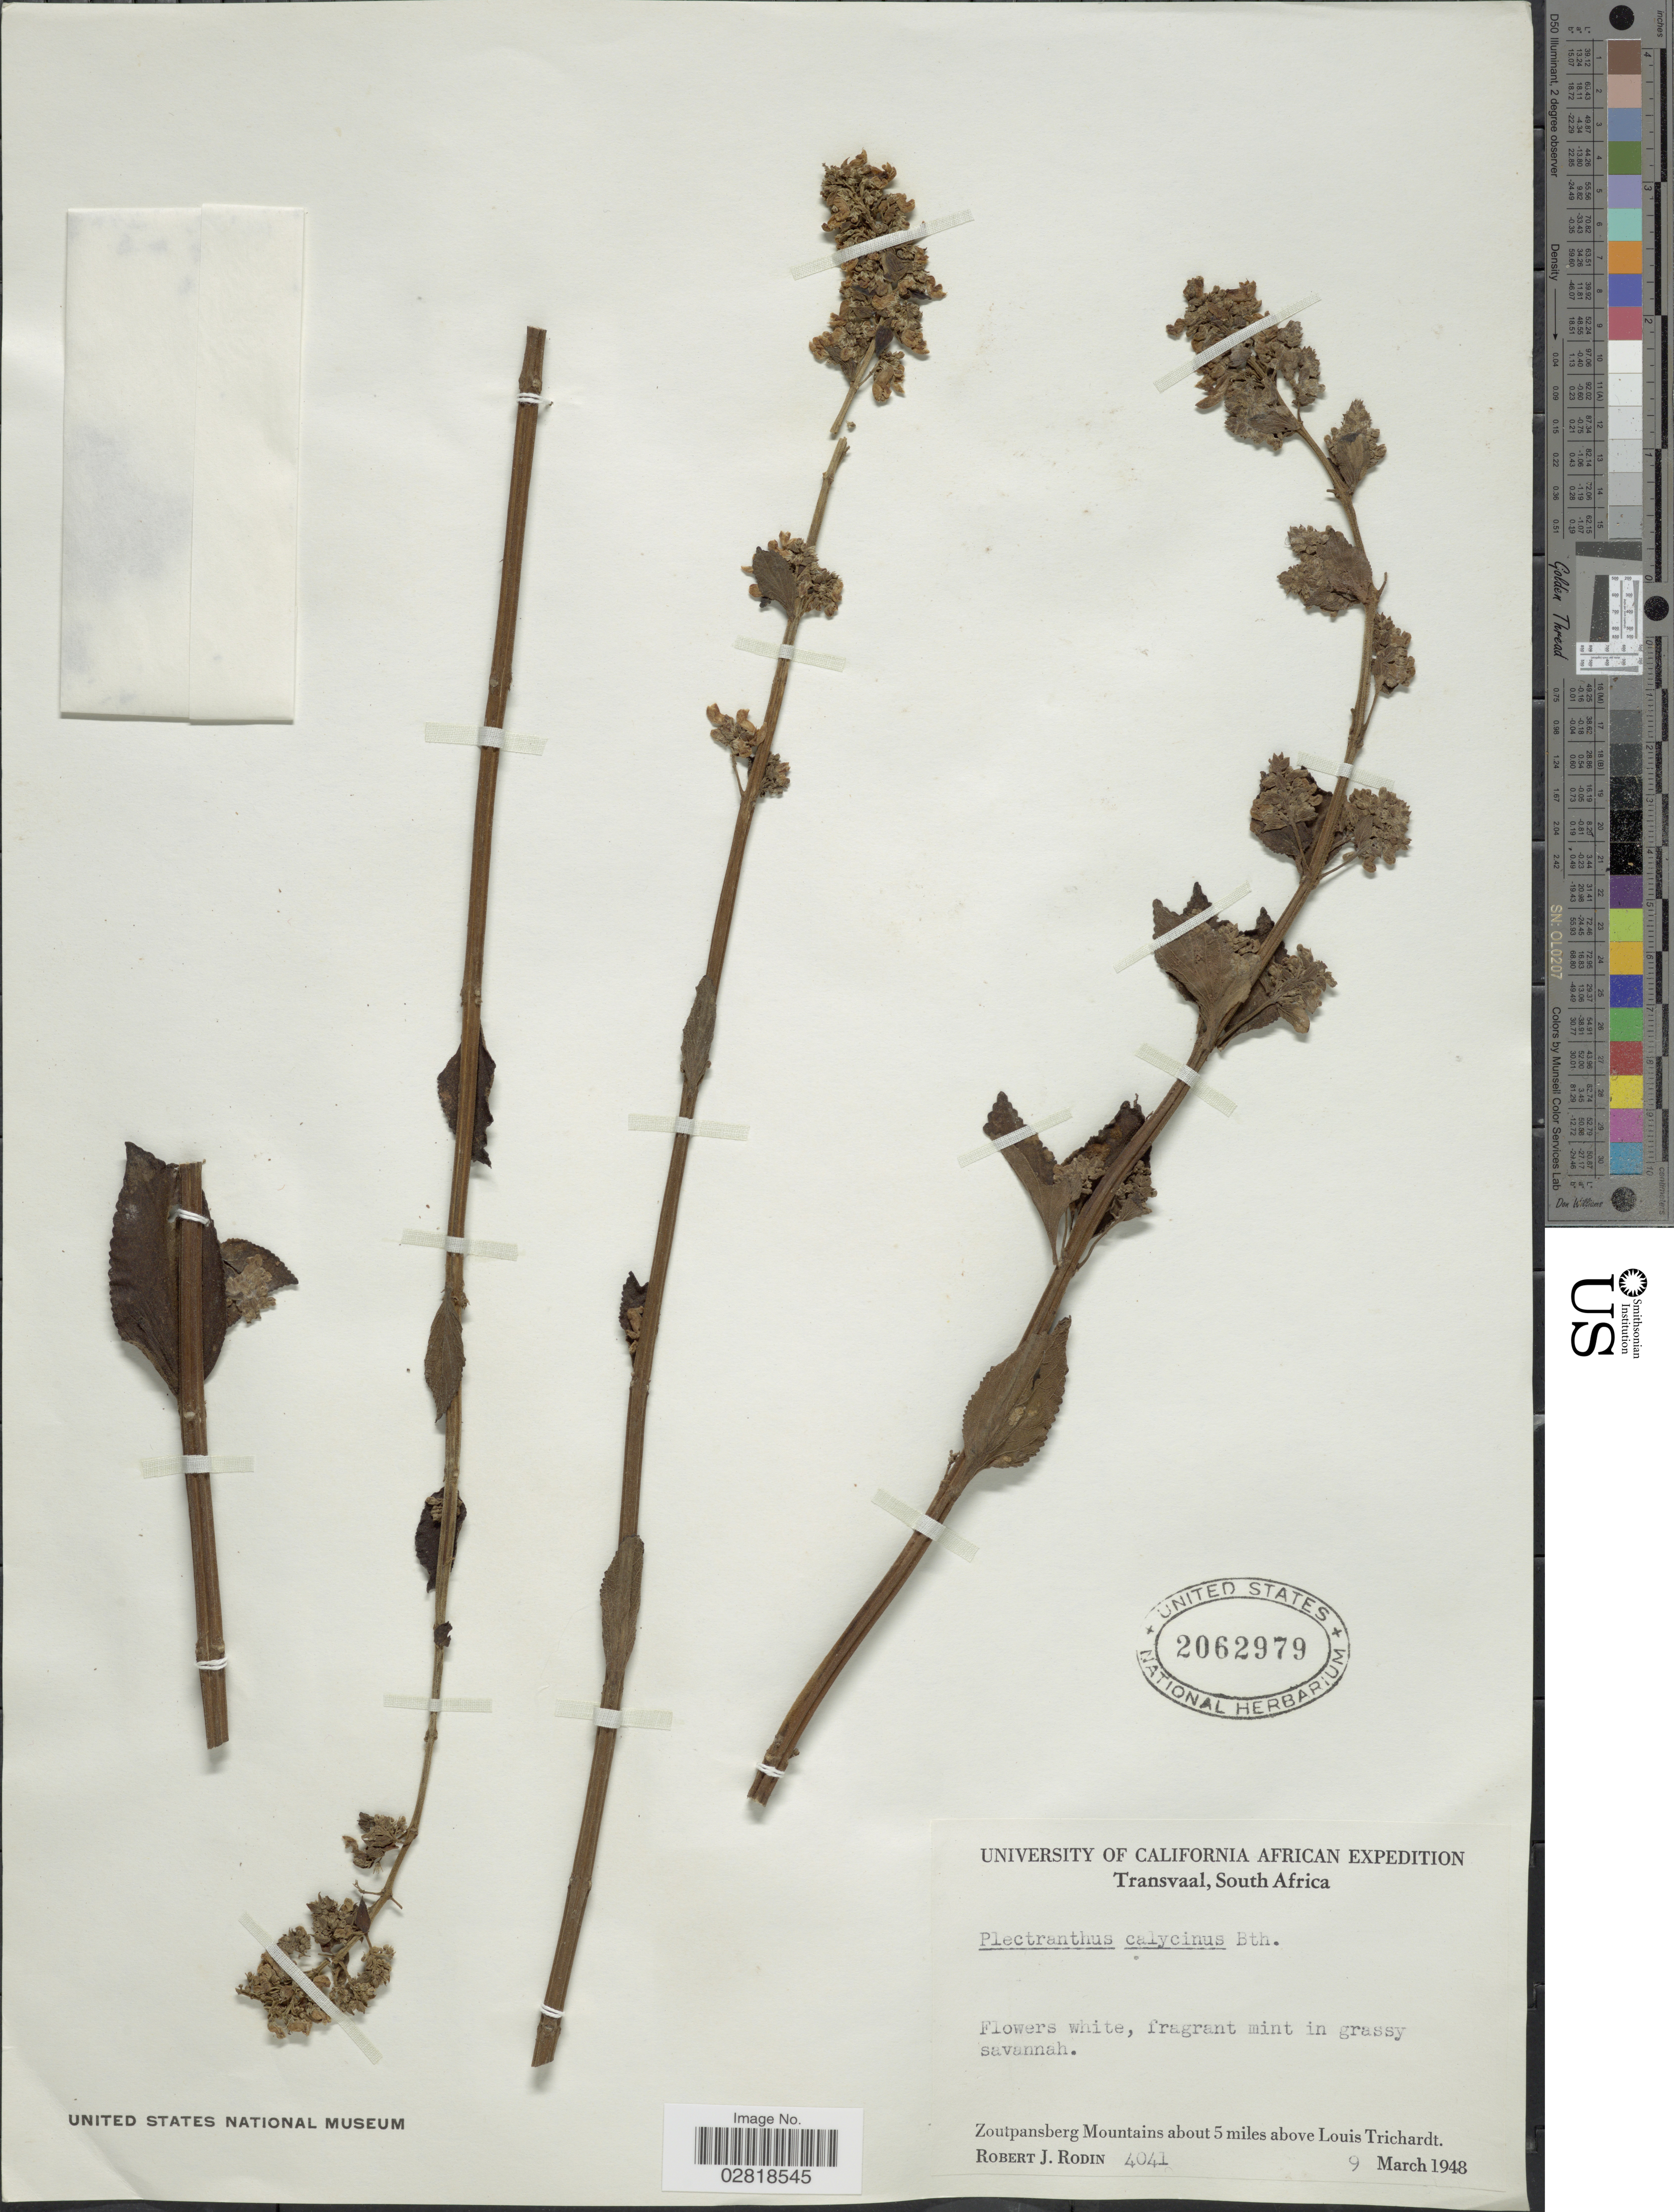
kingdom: Plantae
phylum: Tracheophyta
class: Magnoliopsida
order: Lamiales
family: Lamiaceae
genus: Plectranthus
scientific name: Plectranthus calycinus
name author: Benth.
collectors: R. J. Rodin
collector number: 4041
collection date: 1948-03-09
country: South Africa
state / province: Limpopo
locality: Transvaal. Zoutpansberg Mountains about 5 miles above Louis Trichardt.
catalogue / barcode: US 2062979